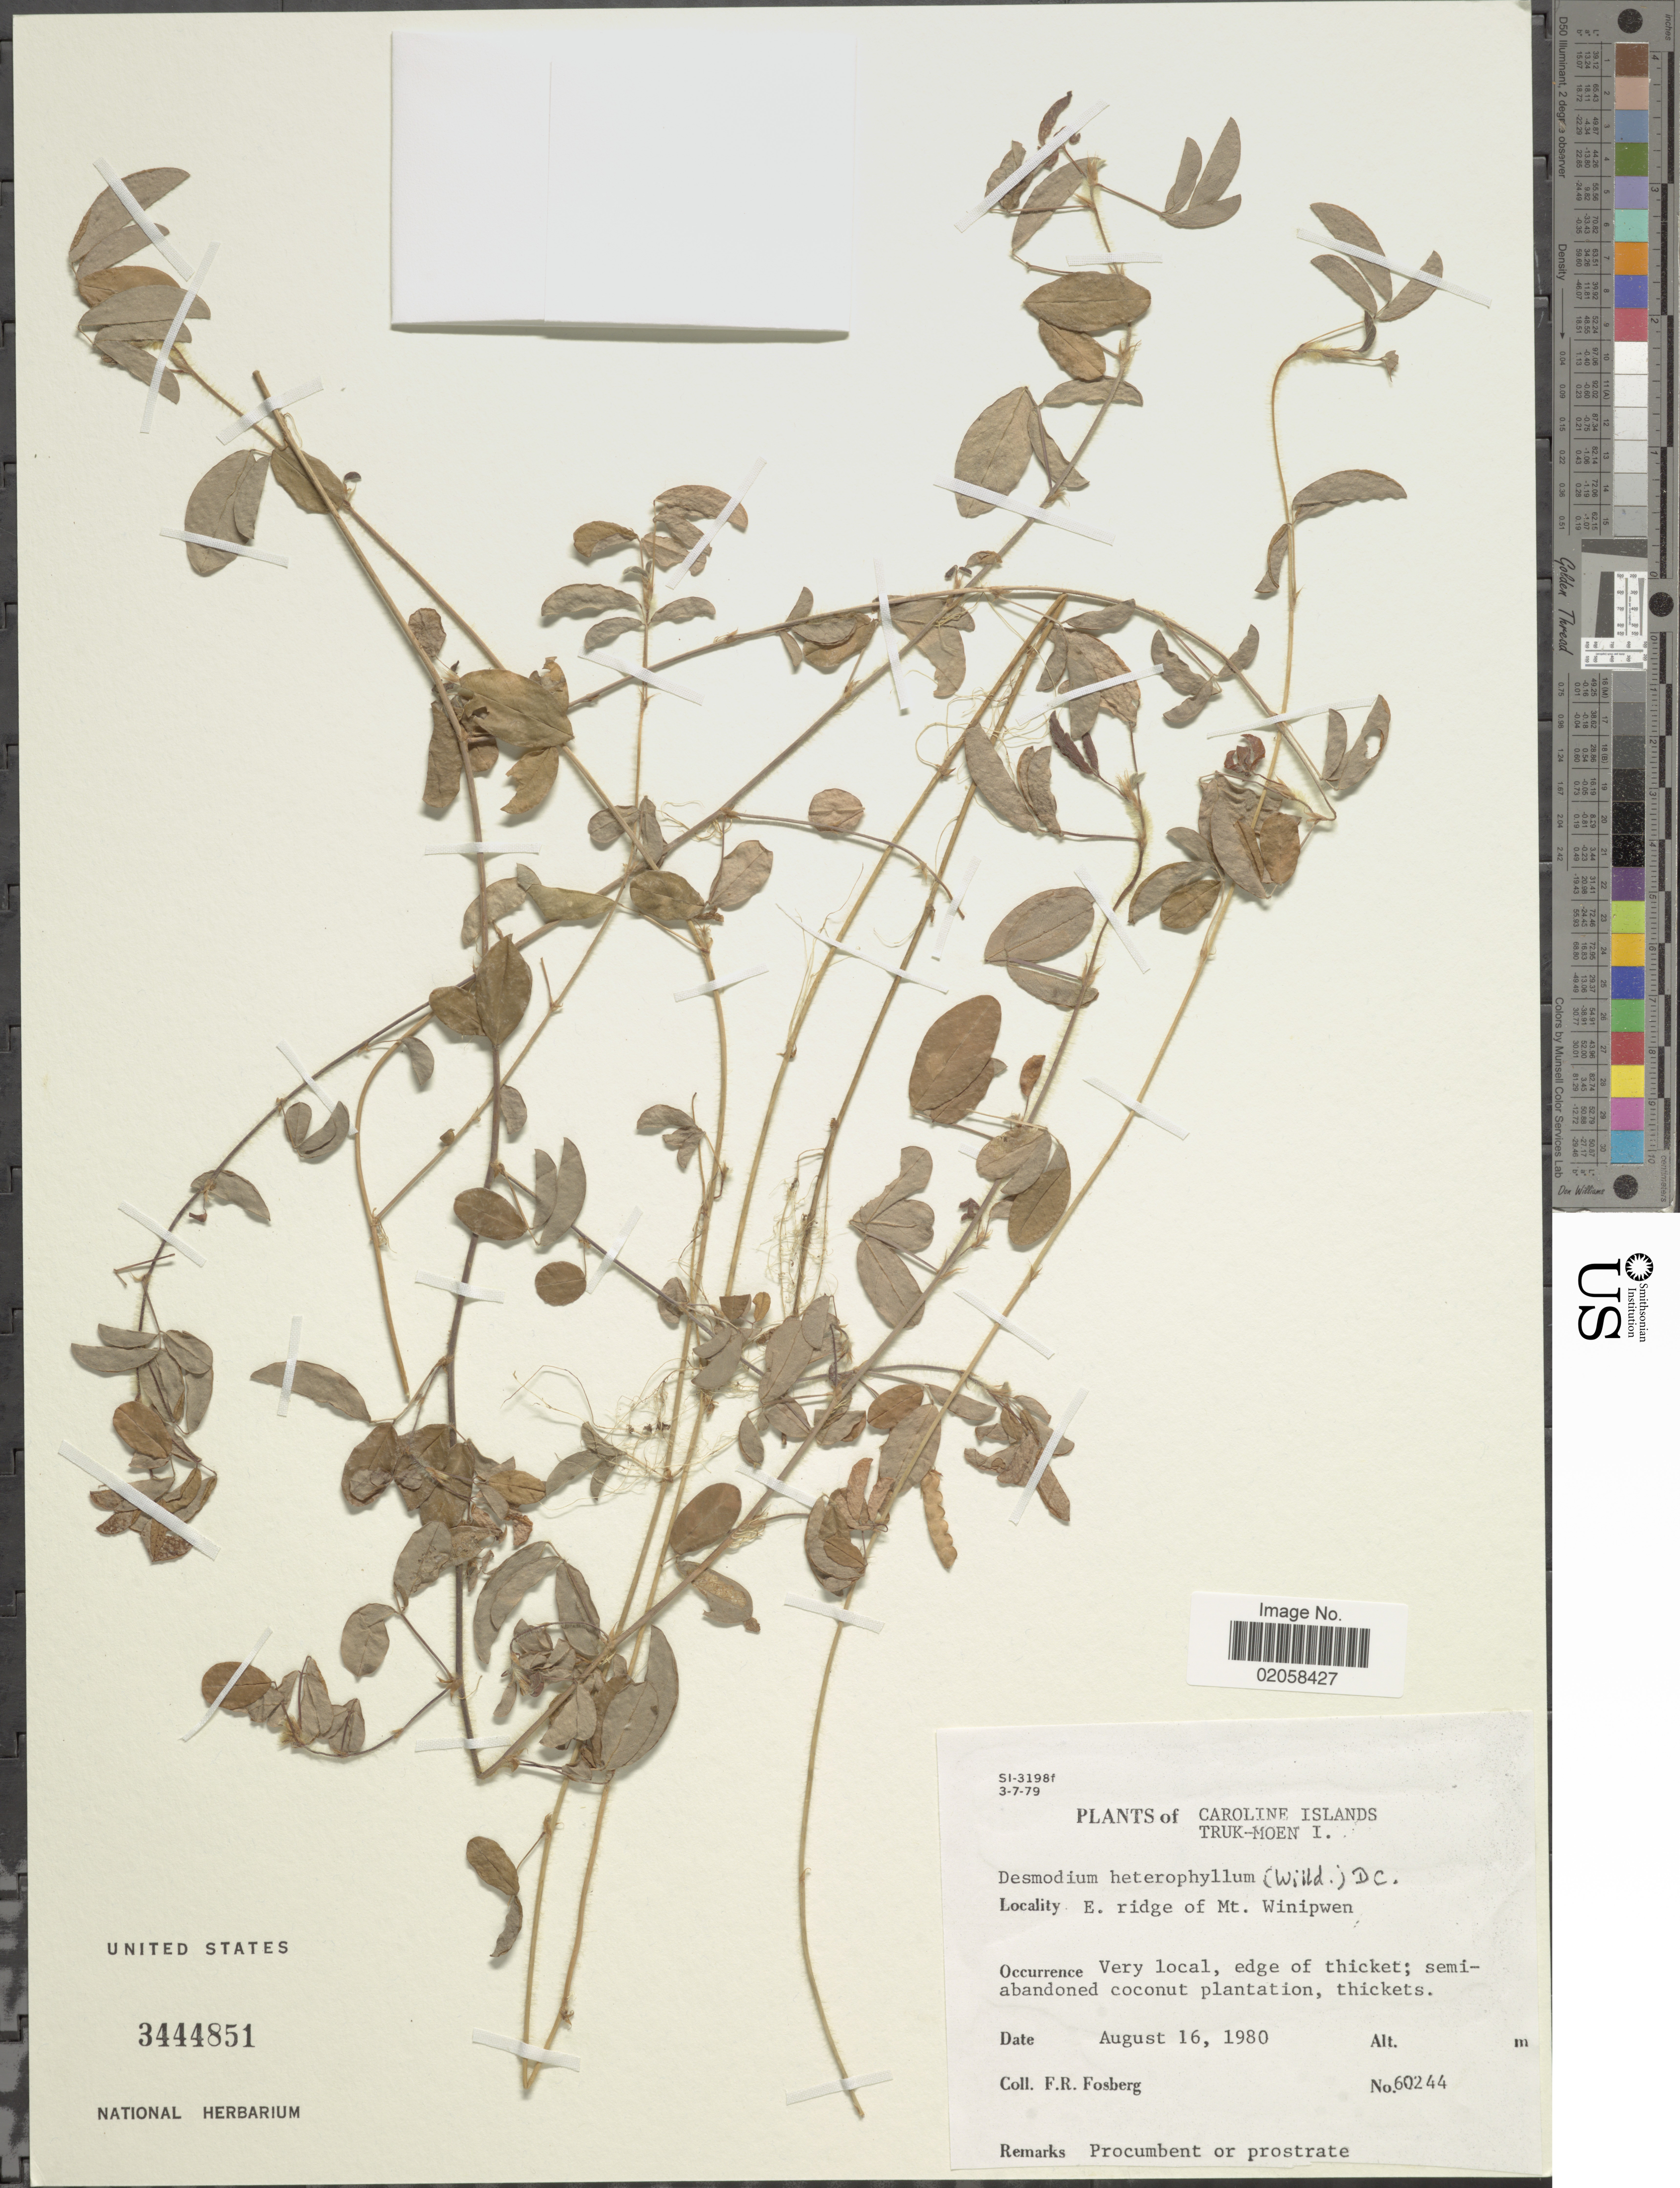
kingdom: Plantae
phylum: Tracheophyta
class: Magnoliopsida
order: Fabales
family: Fabaceae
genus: Grona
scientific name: Grona heterophylla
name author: (Willd.) H. Ohashi & K. Ohashi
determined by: Strong, Mark T., (BOT), Smithsonian Institution - National Museum of Natural History (UNITED STATES)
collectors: F. R. Fosberg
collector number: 60244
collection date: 1980-08-16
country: Micronesia, Federated States of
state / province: Truk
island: Moen [Wono]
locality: Caroline Islands, truk-Moen I., E. ridge of Mt. Winipwen, very local, edge of thicket, semi-abandoned coconut plantation.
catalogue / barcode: US 3444851